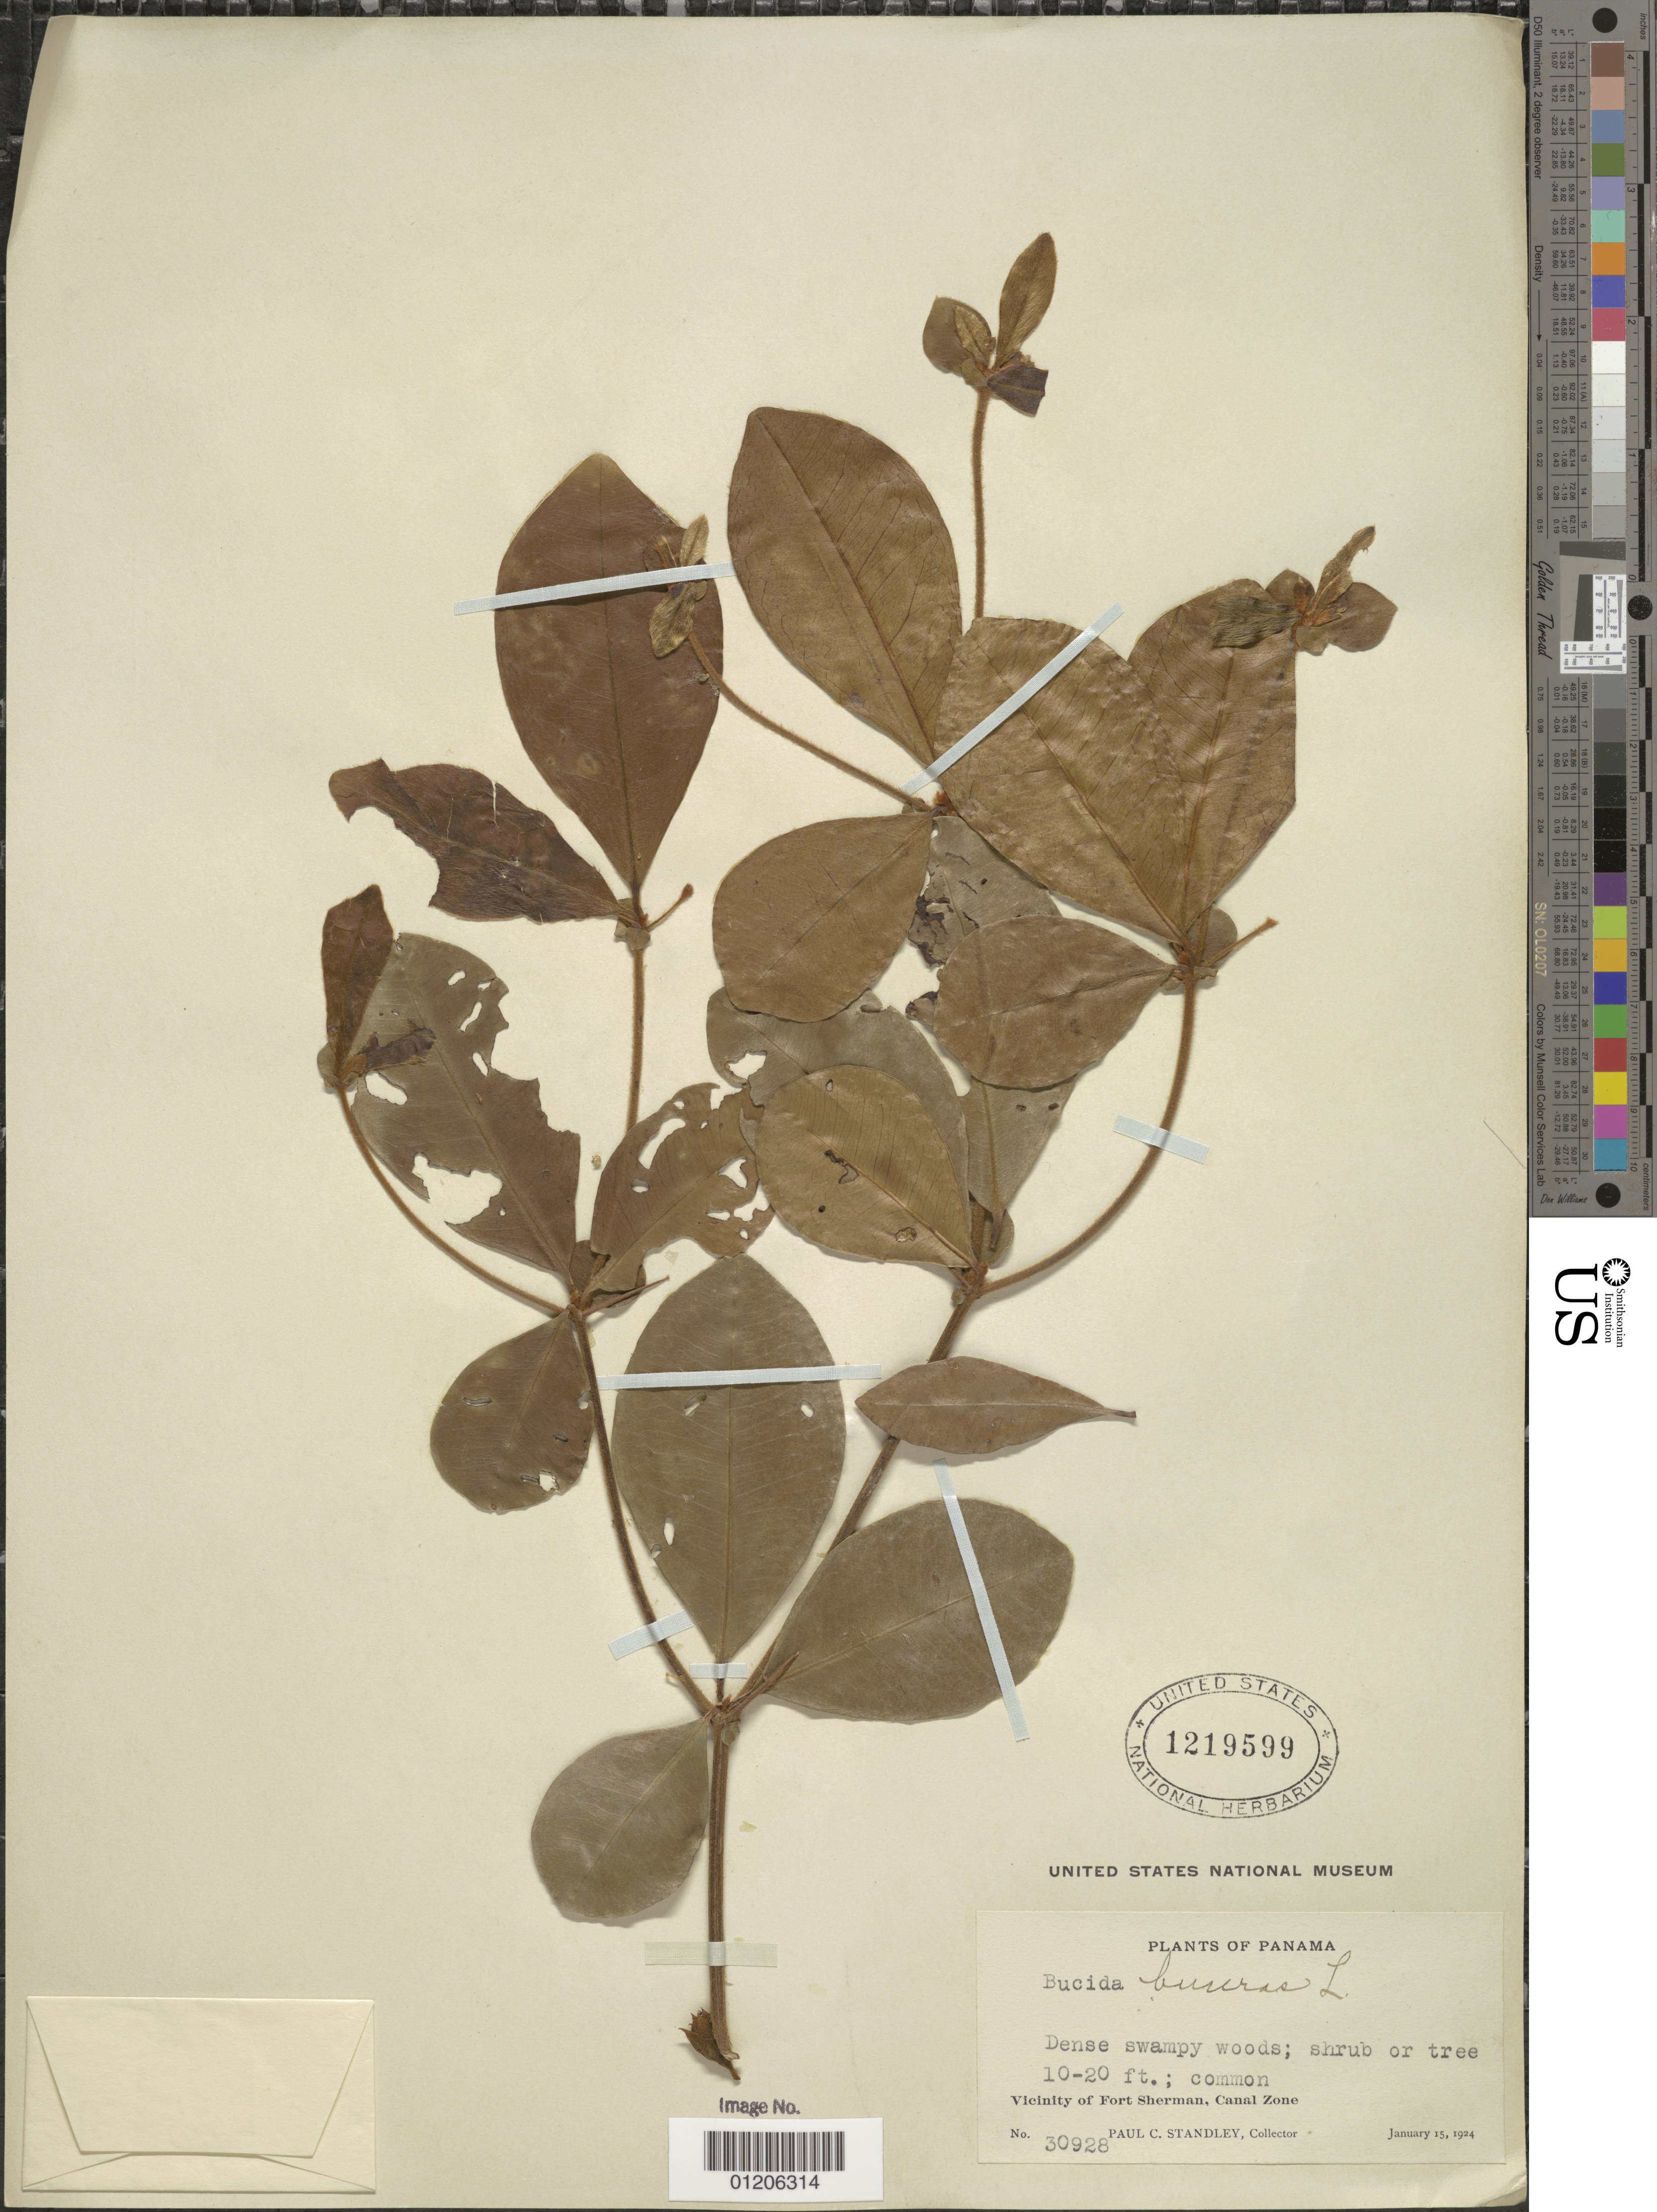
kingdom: Plantae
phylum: Tracheophyta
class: Magnoliopsida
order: Myrtales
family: Combretaceae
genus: Terminalia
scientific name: Terminalia buceras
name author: (L.) C. Wright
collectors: P. C. Standley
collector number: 30928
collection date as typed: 15 Jan 1924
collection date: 1924-01-15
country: Panama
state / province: Colón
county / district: Canal Zone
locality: Vicinity of Fort Sherman.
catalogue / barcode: US 1219599